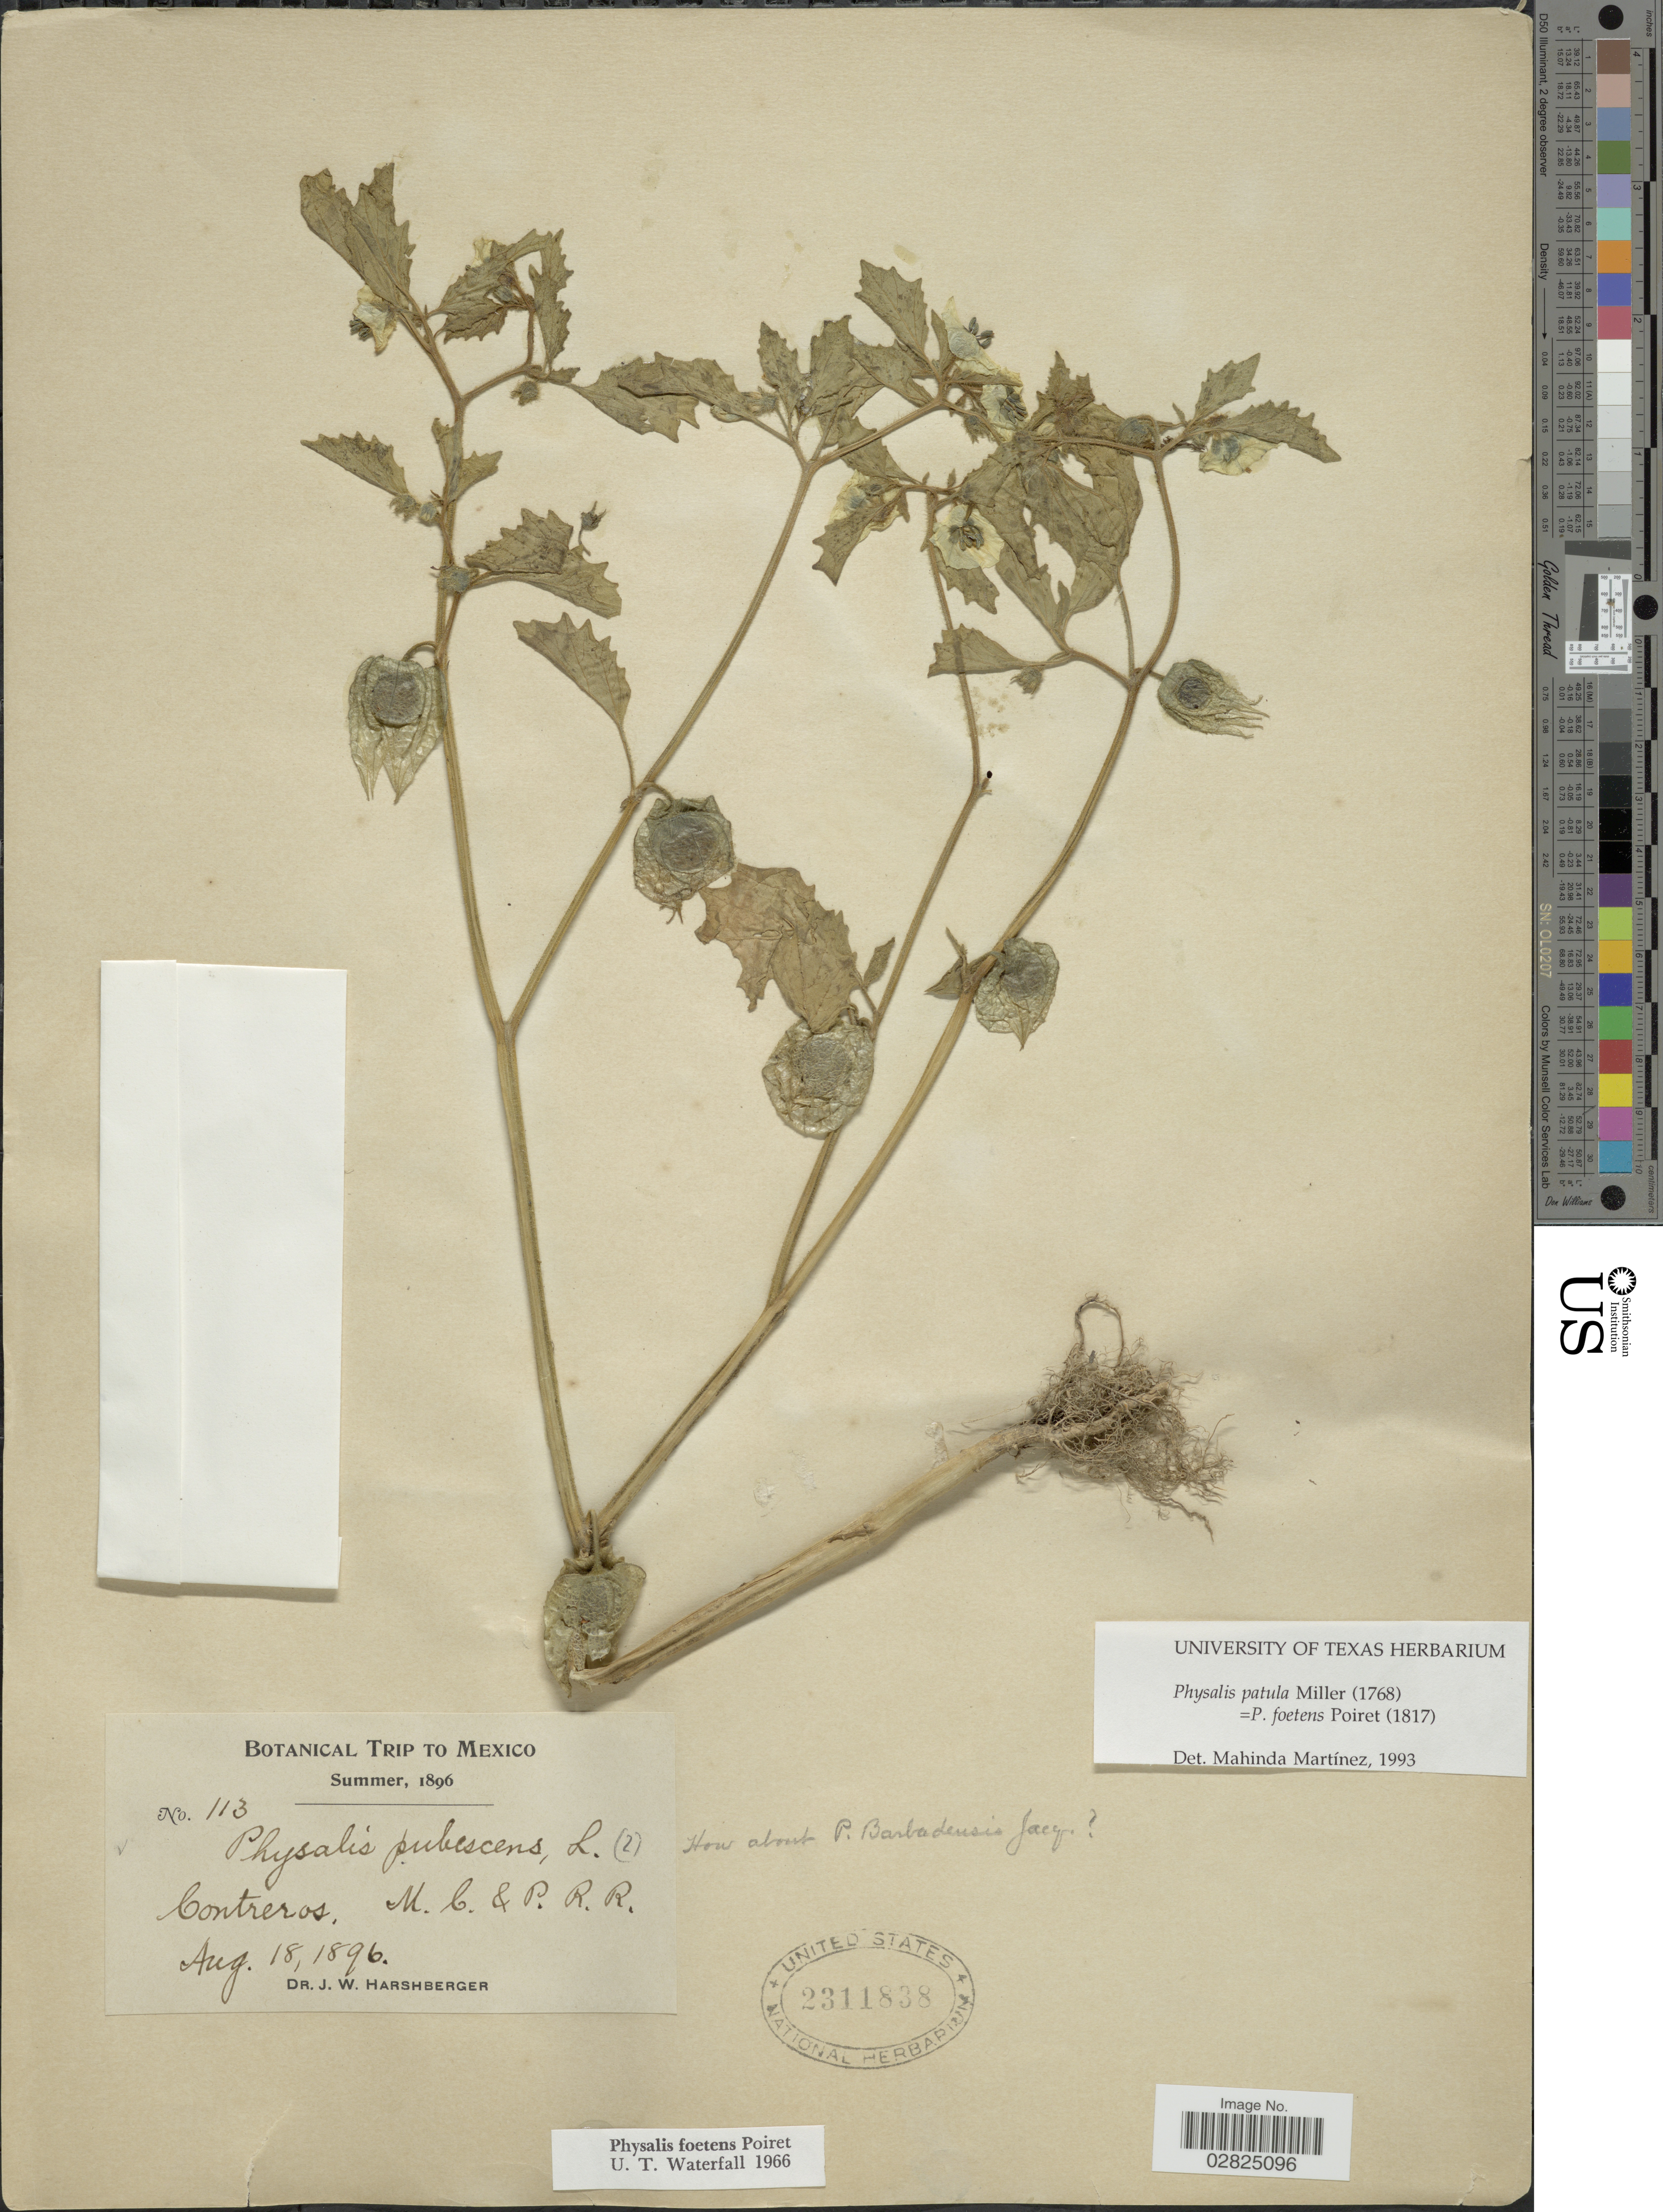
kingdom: Plantae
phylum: Tracheophyta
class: Magnoliopsida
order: Solanales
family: Solanaceae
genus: Physalis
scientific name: Physalis patula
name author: Mill.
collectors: J. W. Harshberger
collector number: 113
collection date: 1896-08-18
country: Mexico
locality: Contreros. M.C. & P.R.R.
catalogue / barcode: US 2311838